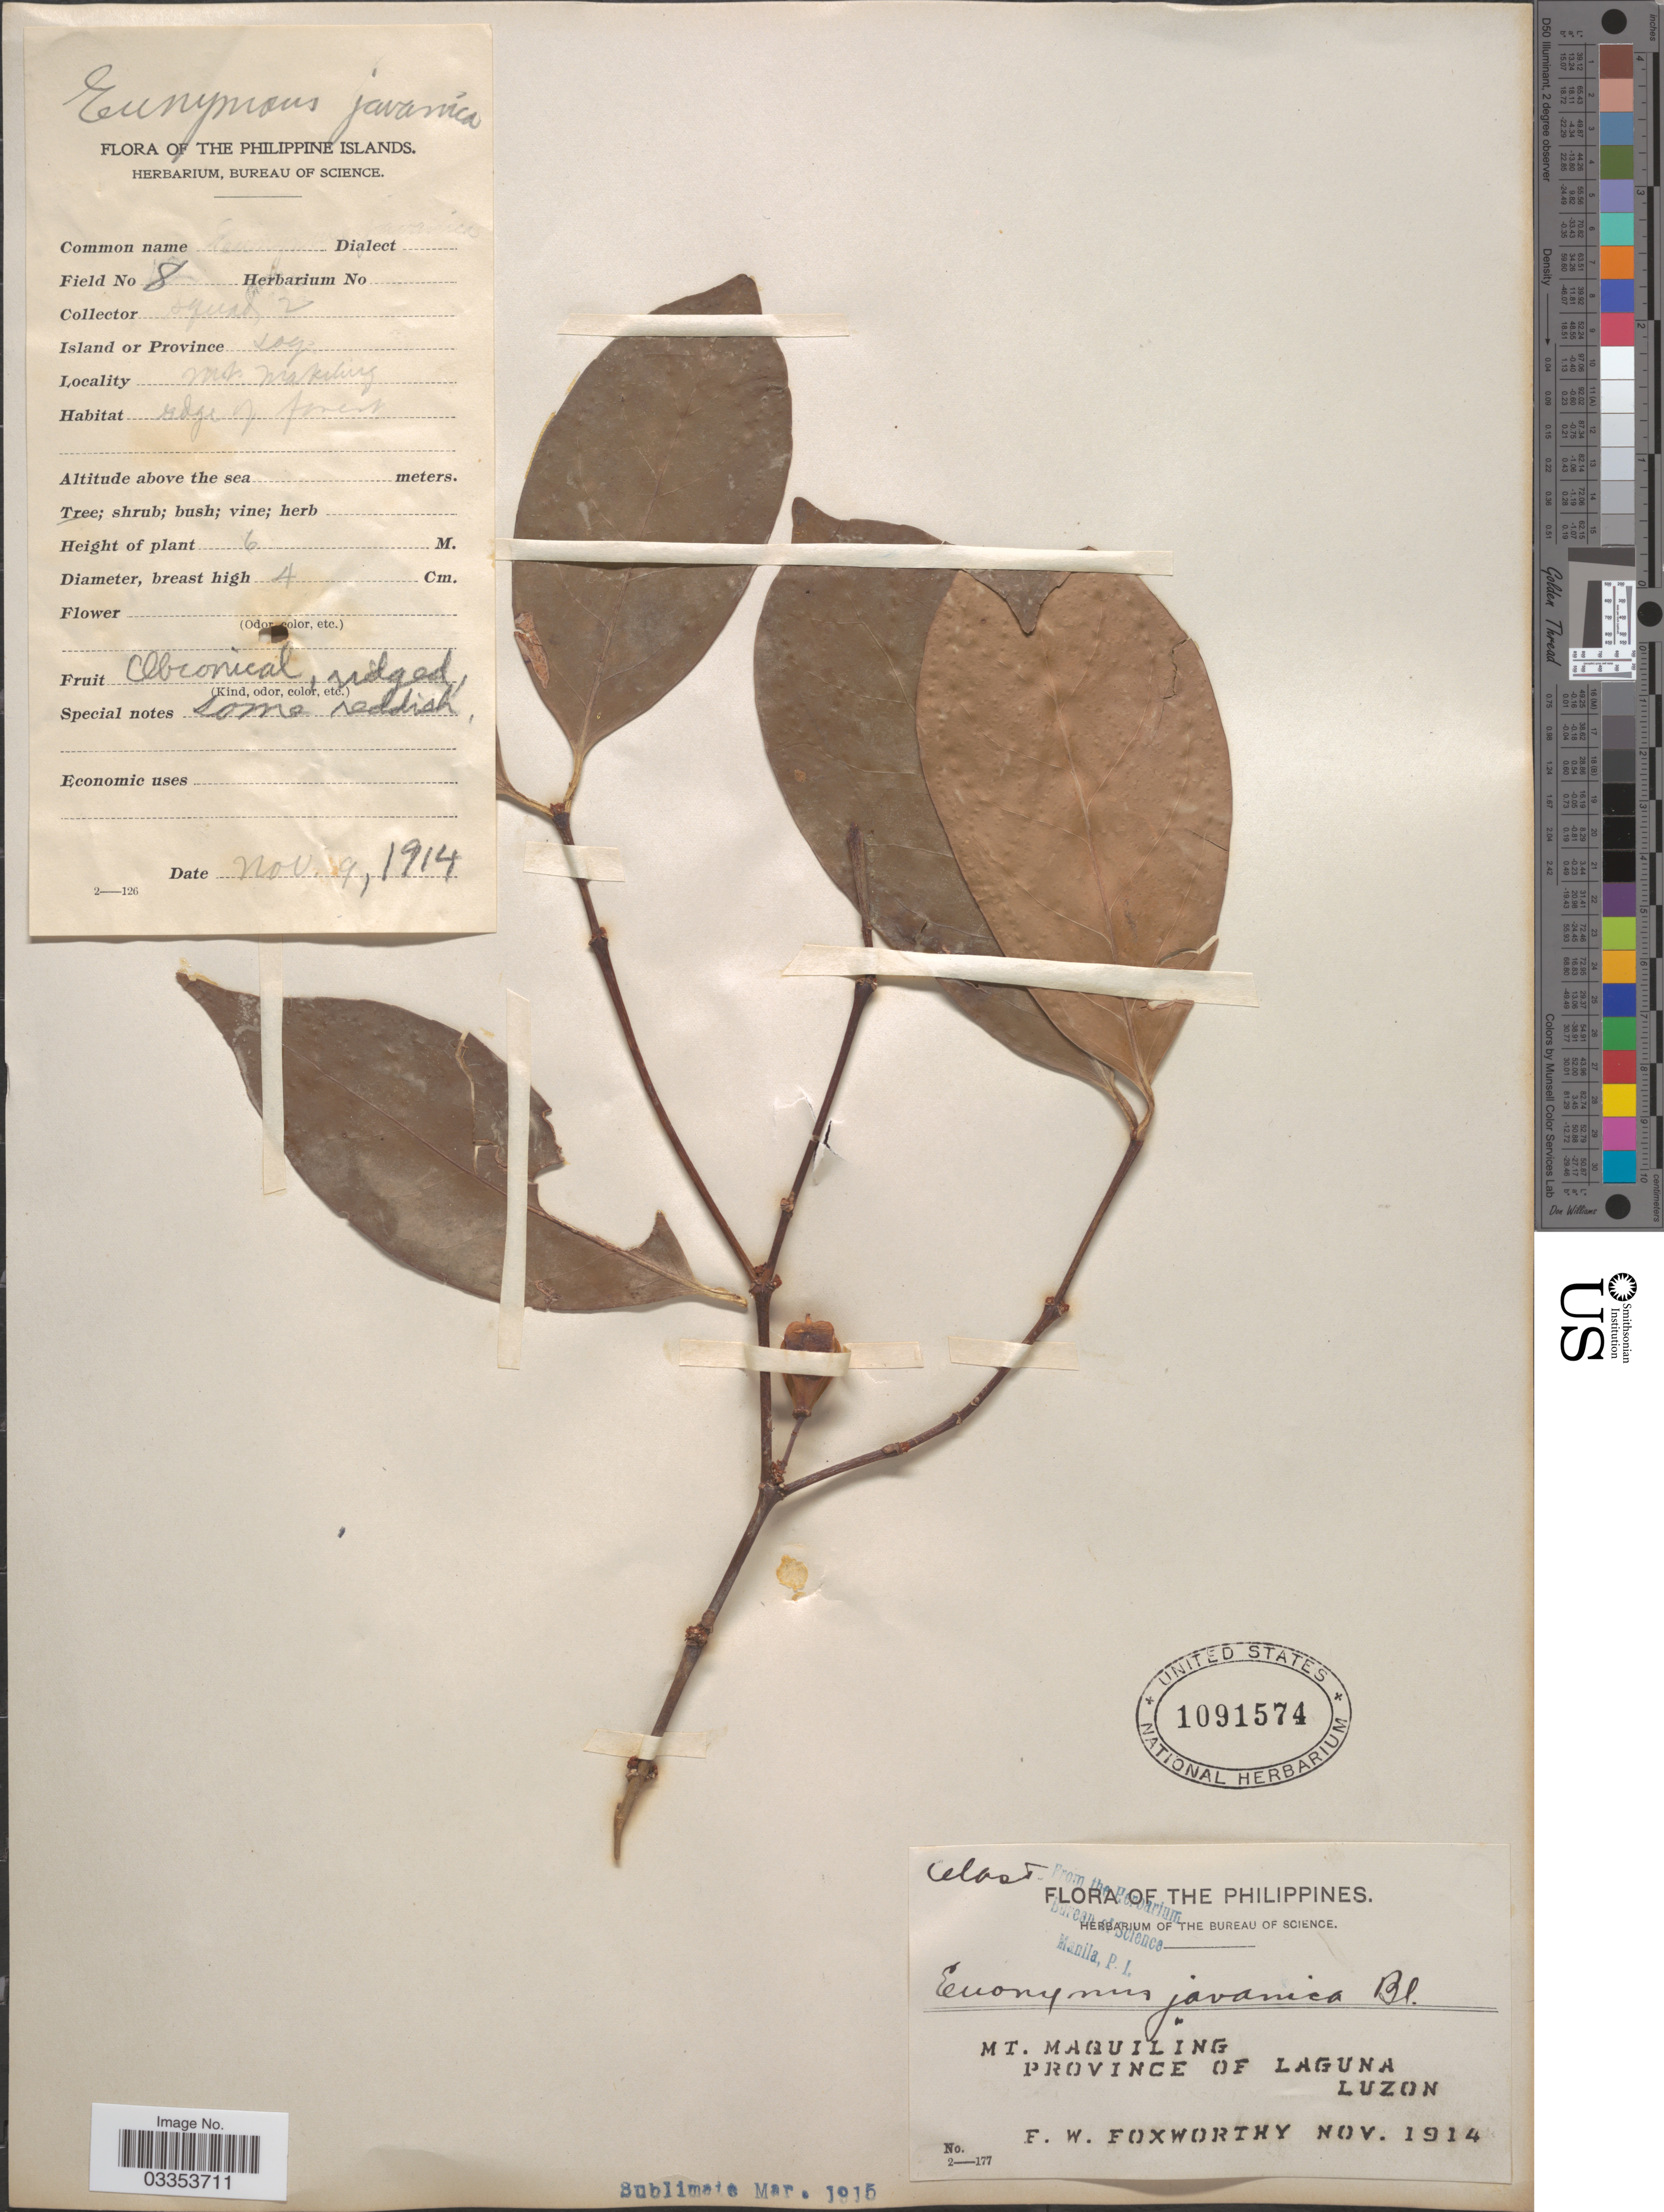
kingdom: Plantae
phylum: Tracheophyta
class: Magnoliopsida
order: Celastrales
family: Celastraceae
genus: Euonymus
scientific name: Euonymus indicus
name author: B. Heyne ex Wall.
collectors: F. W. Foxworthy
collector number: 8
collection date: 1914-11-09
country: Philippines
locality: The Philippine Islands. Mt. Maquiling, Province of Laguna, Luzon.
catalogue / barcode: US 1091574